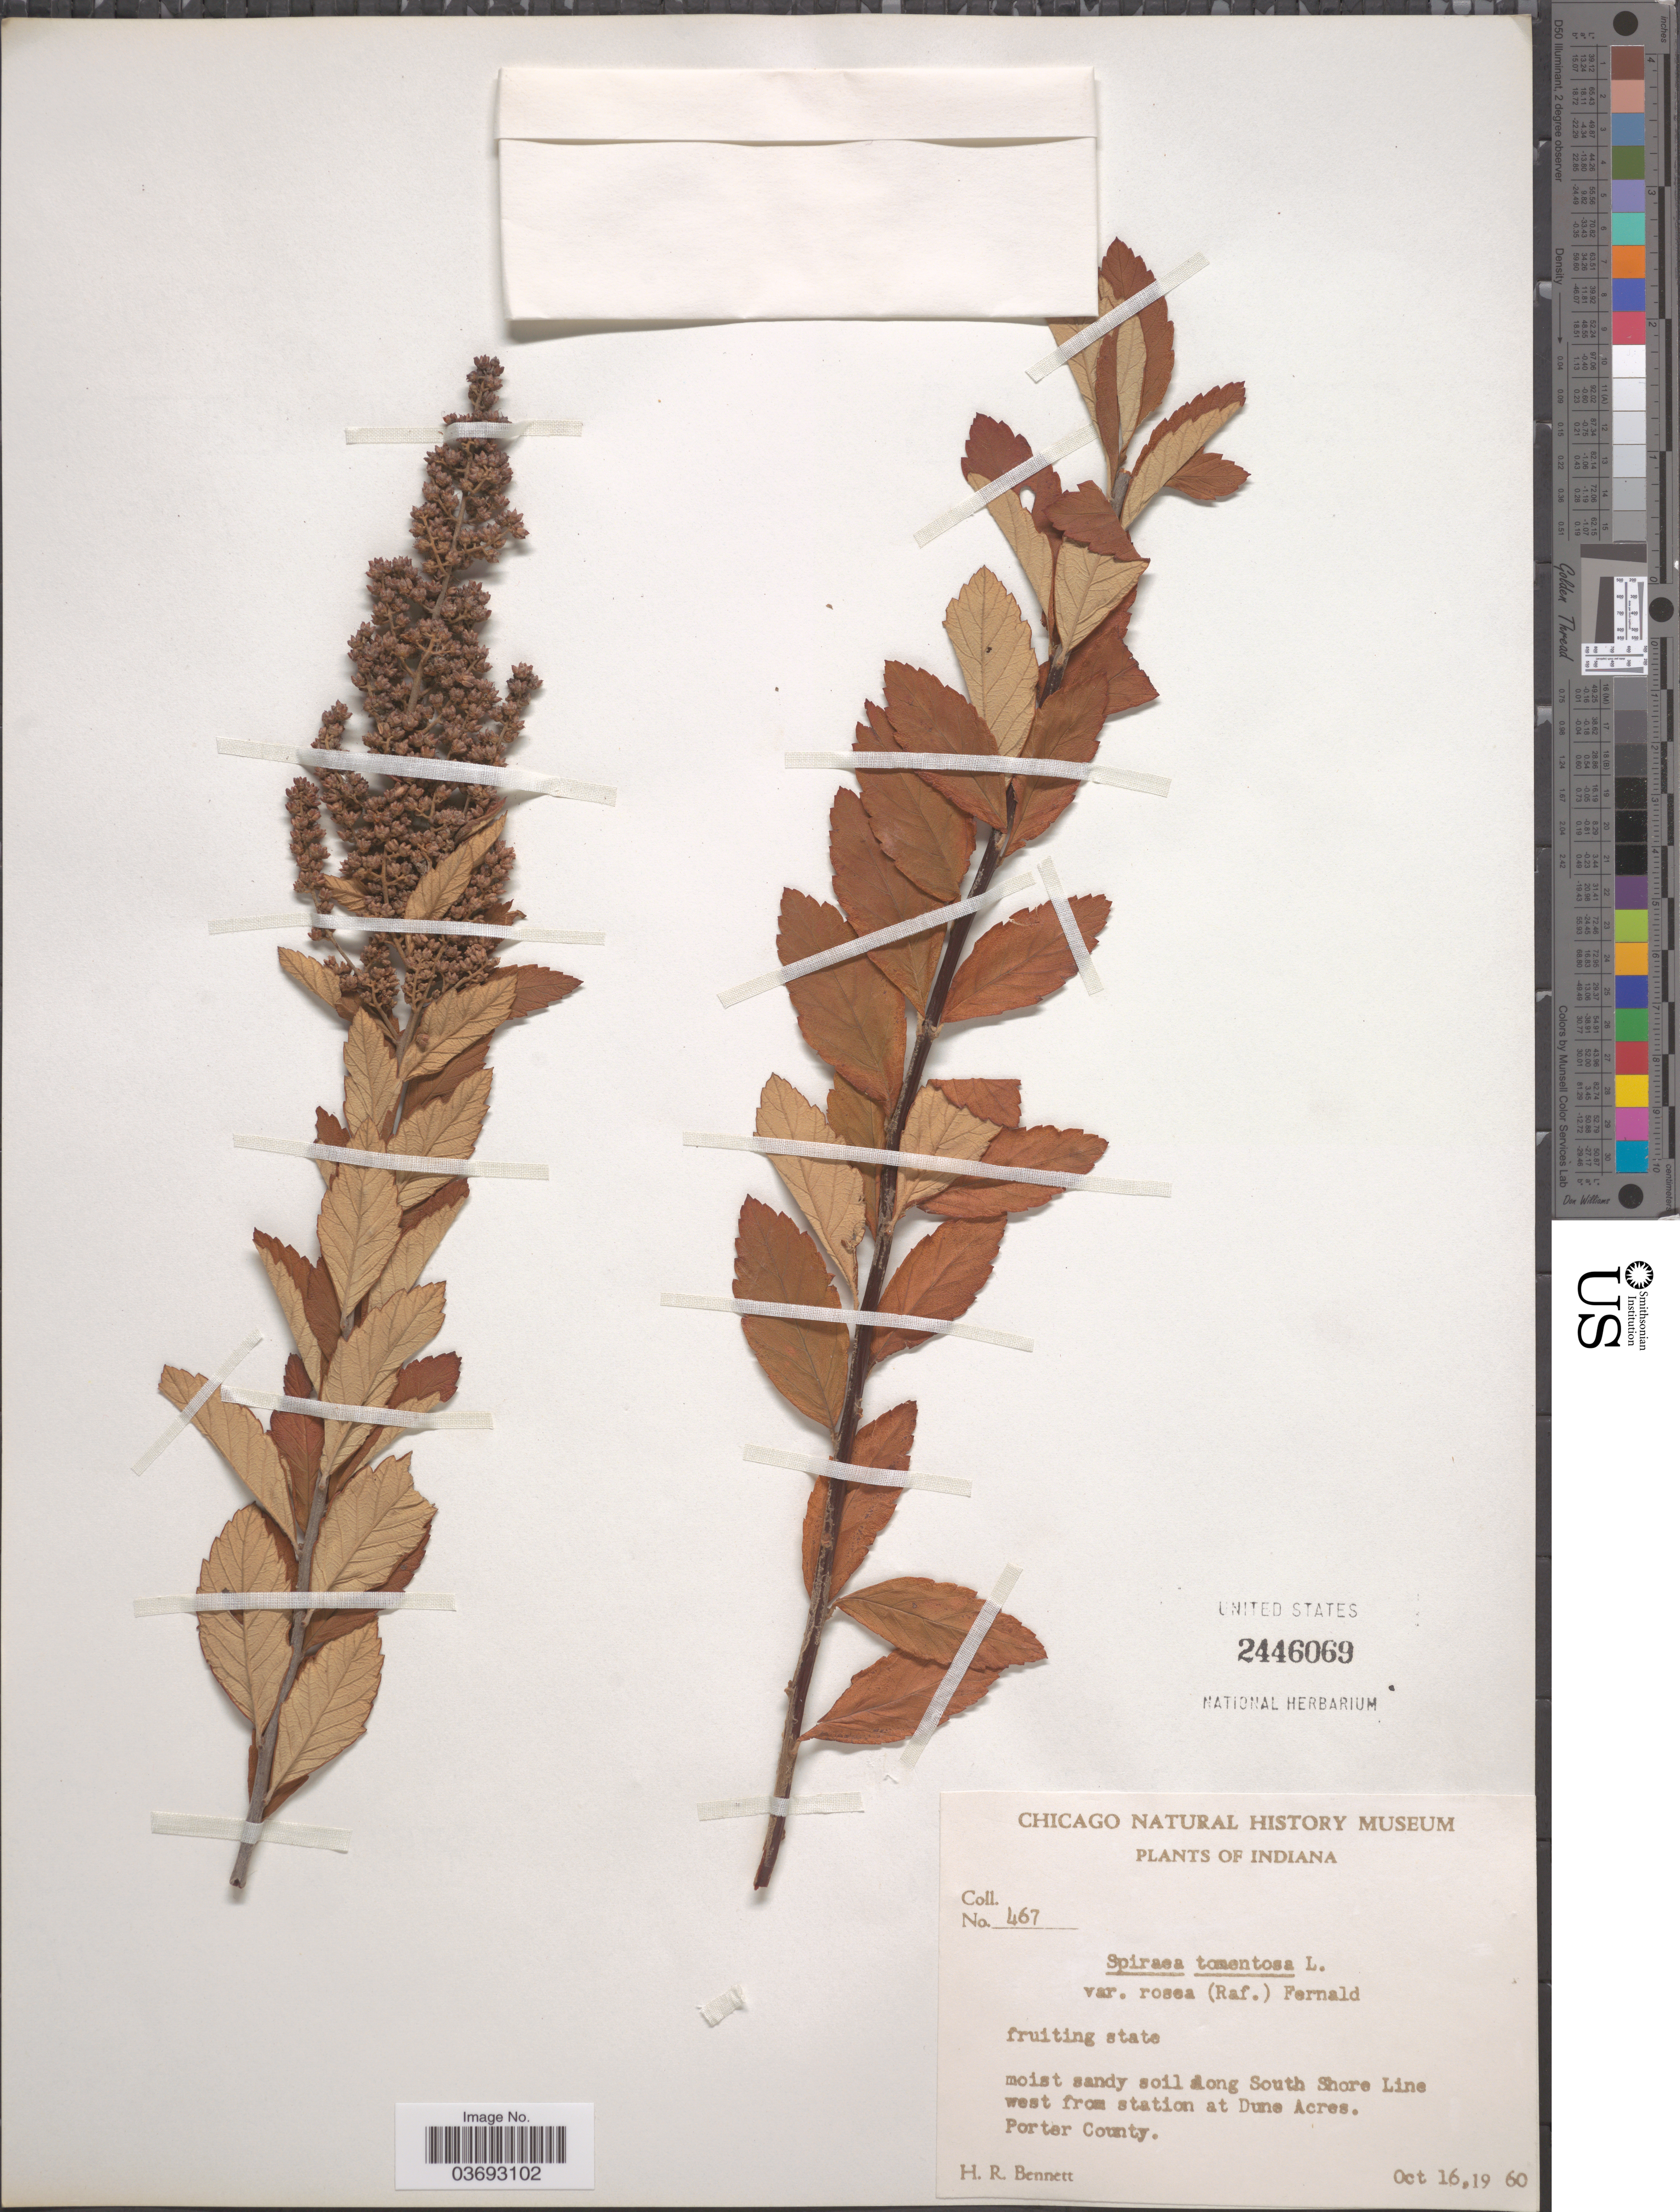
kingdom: Plantae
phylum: Tracheophyta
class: Magnoliopsida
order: Rosales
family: Rosaceae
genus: Spiraea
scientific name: Spiraea tomentosa var. rosea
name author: (Raf.) Fernald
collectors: H. R. Bennett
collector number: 467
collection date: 1960-10-16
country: United States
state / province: Indiana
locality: Sandy soil along South Shore Line west from station at Dune Acres. Porter County.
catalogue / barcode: US 2446069